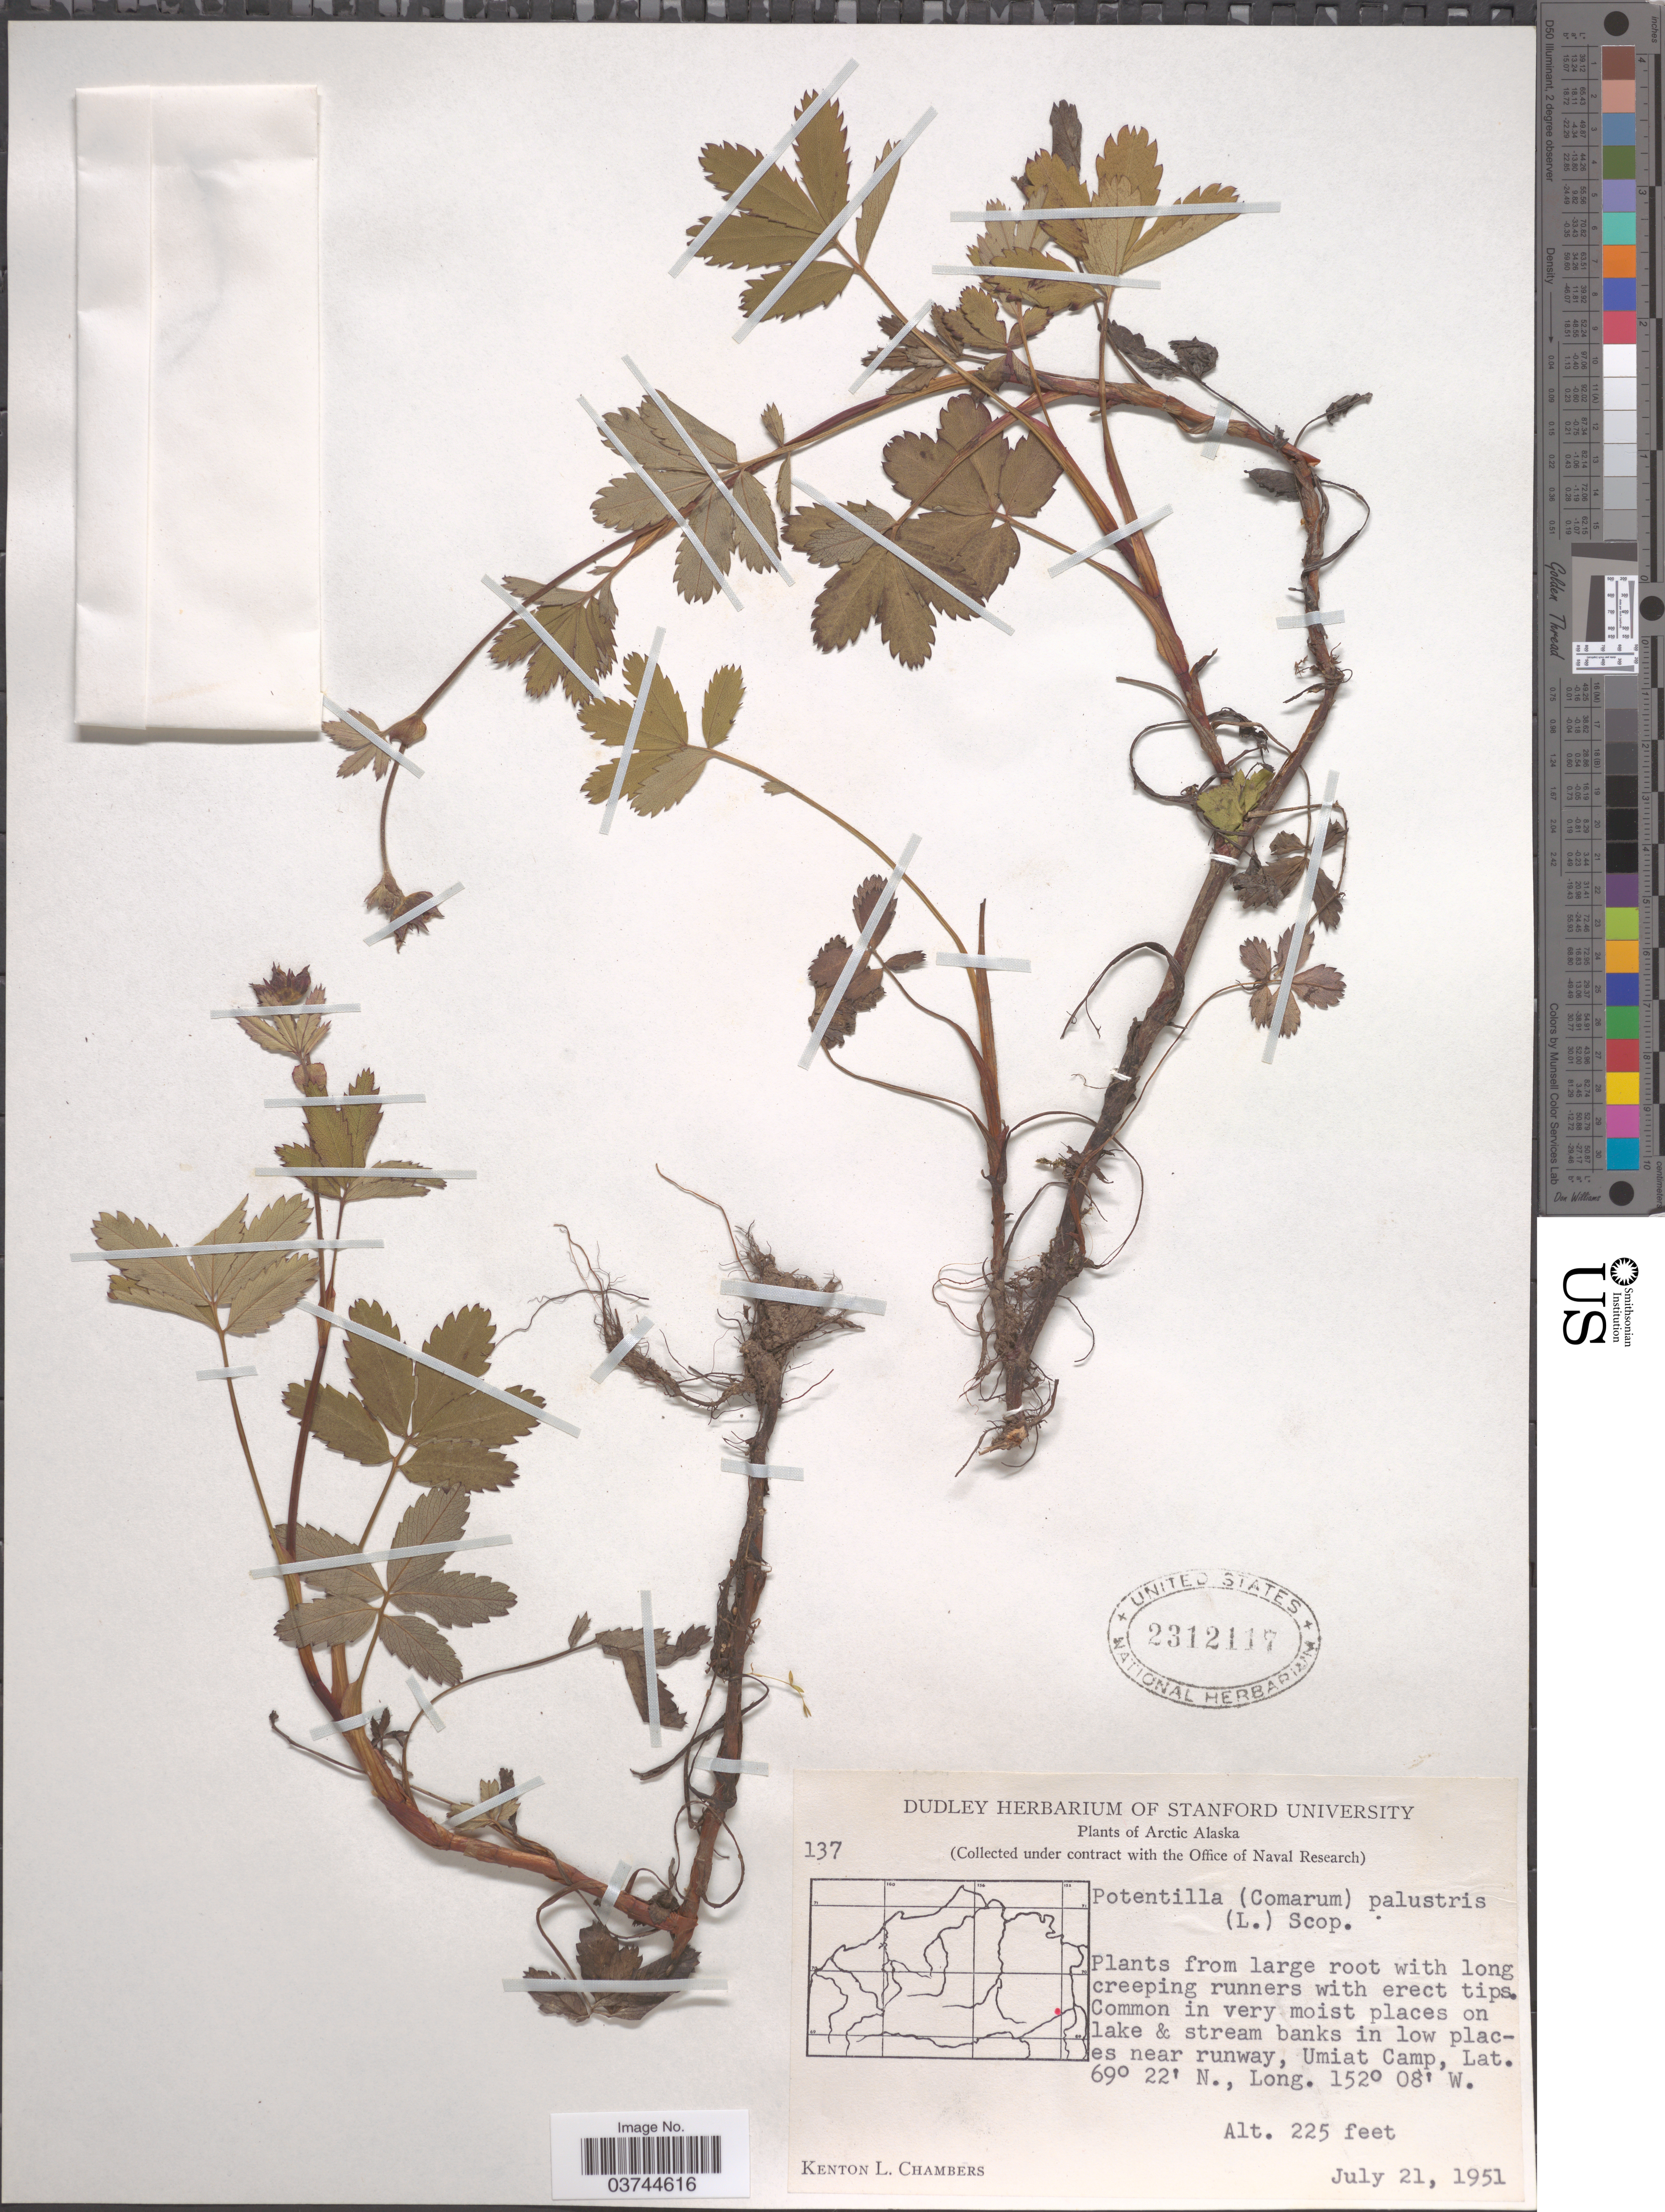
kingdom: Plantae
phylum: Tracheophyta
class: Magnoliopsida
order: Rosales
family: Rosaceae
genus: Comarum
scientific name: Comarum palustre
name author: L.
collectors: K. L. Chambers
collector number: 137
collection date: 1951-07-21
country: United States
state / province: Alaska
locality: Arctic Alaska. On lake & stream banks in low places near runway, Umiat Camp.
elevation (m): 69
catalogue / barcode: US 2312117